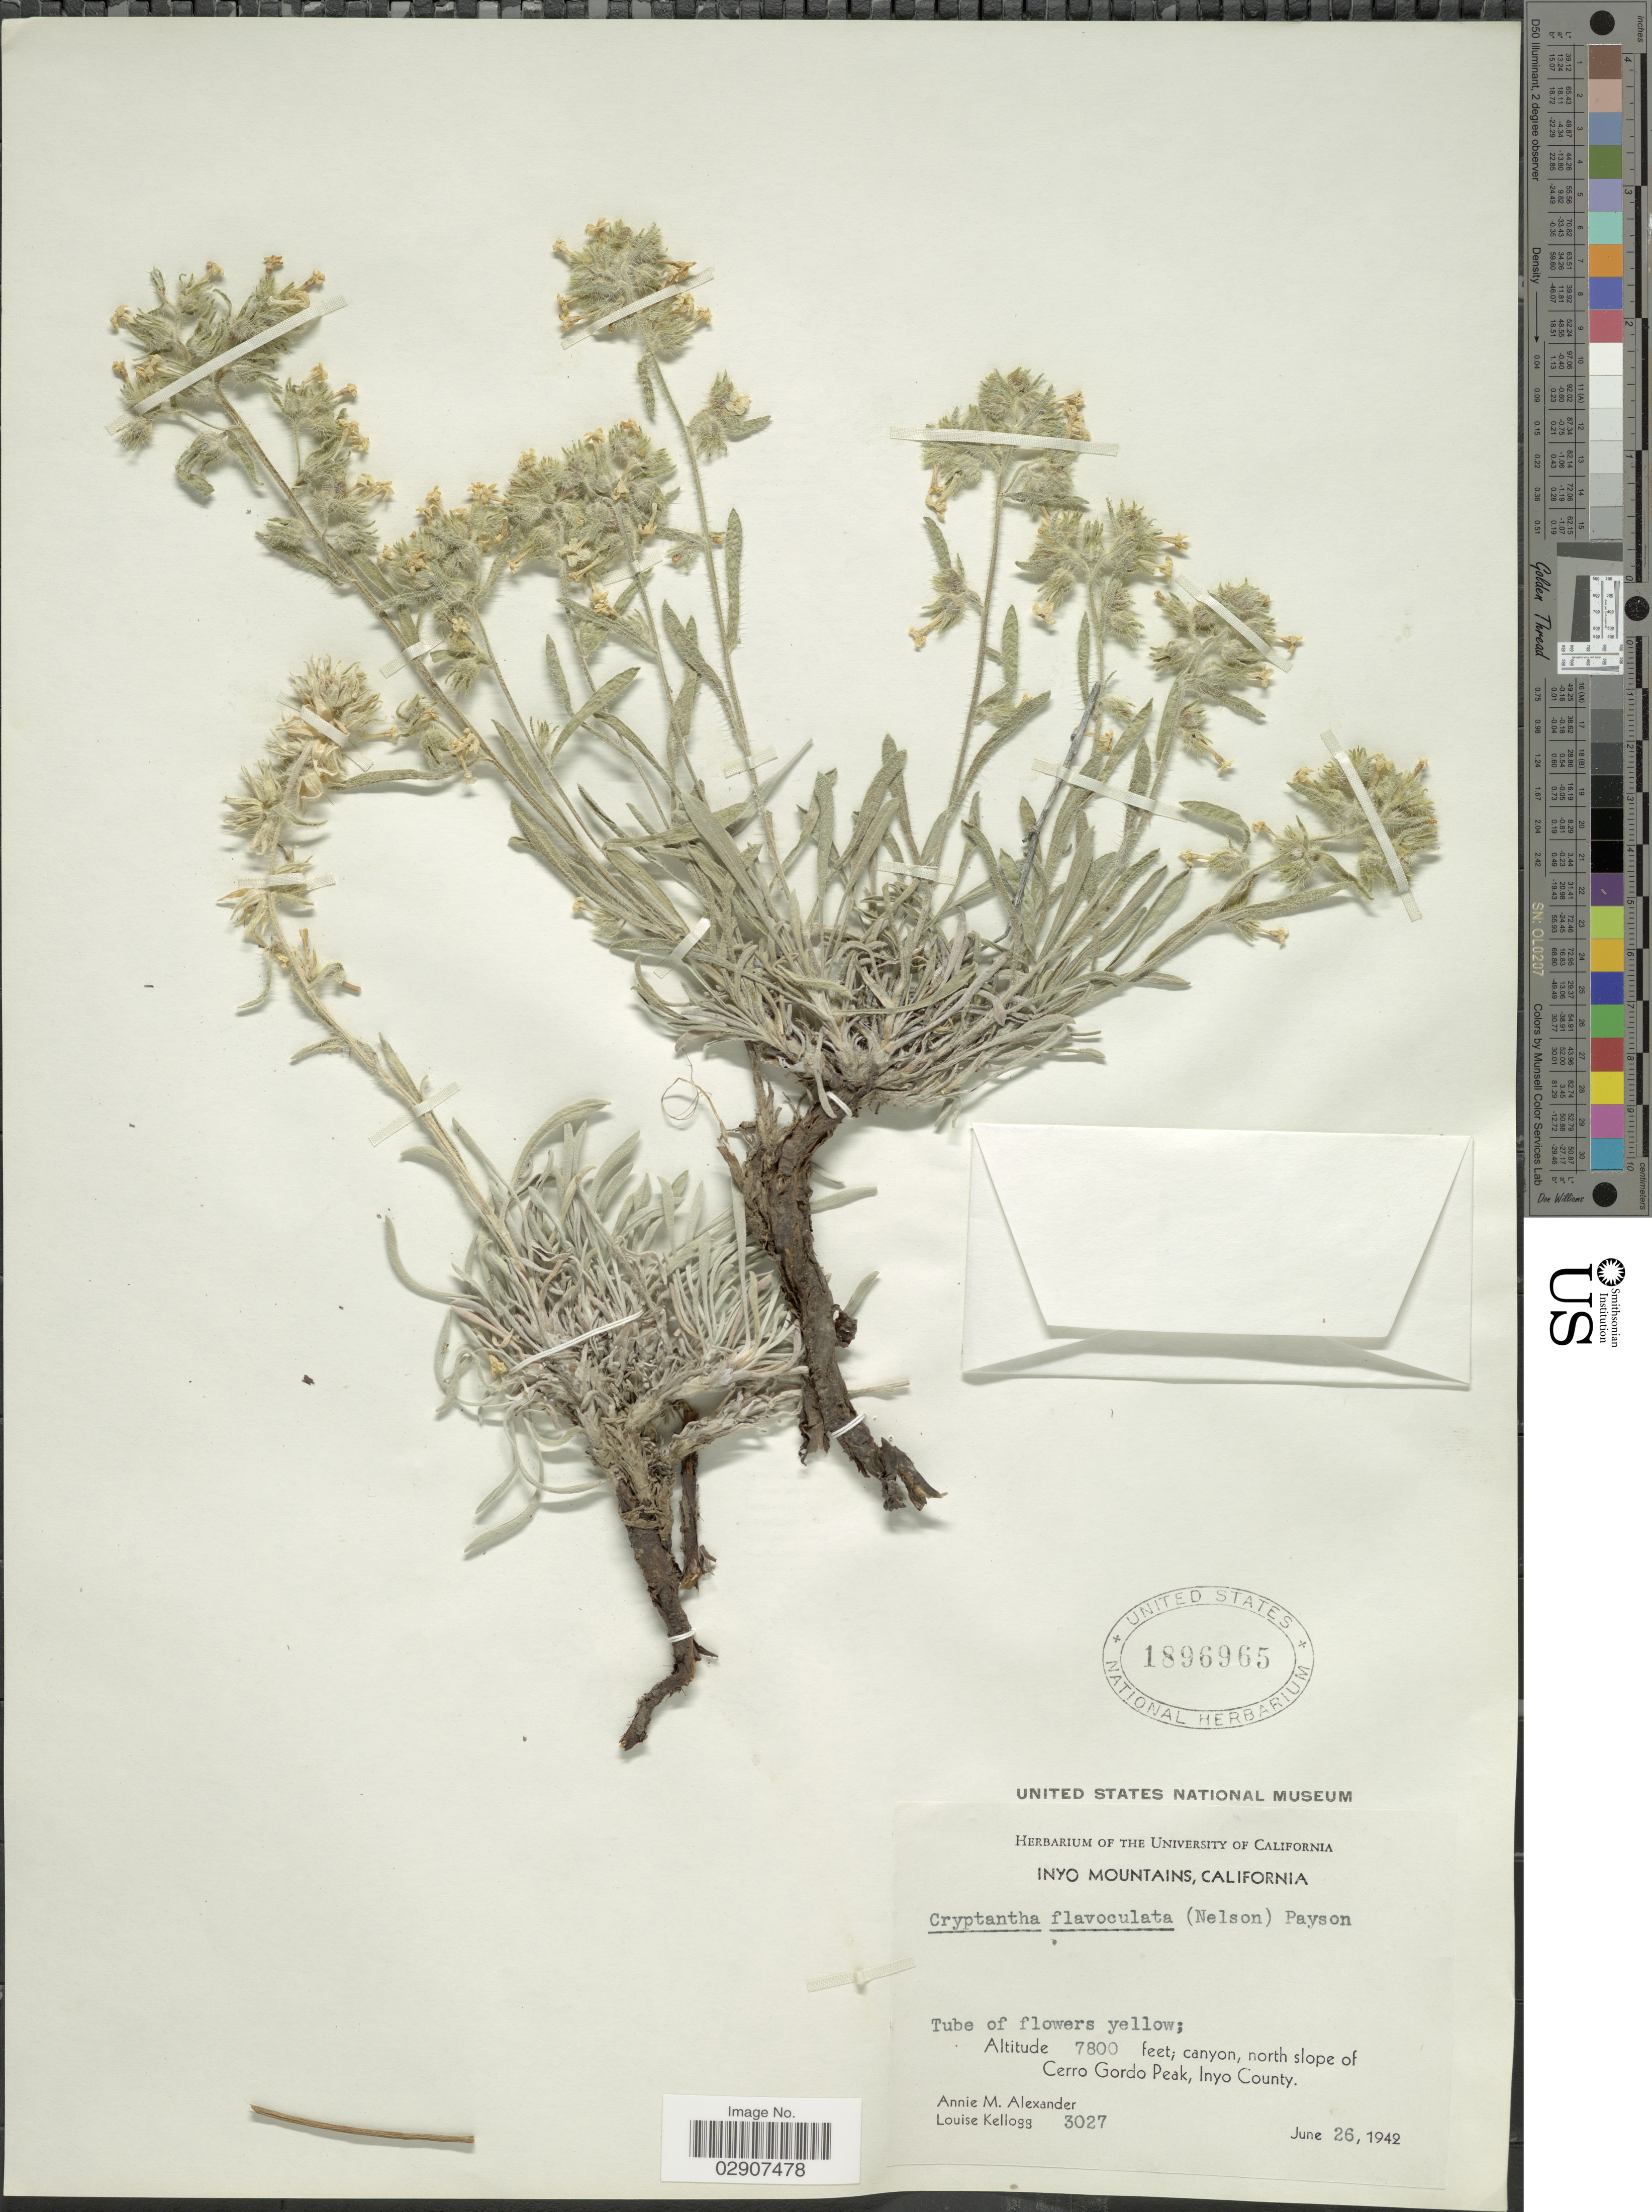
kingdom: Plantae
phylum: Tracheophyta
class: Magnoliopsida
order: Boraginales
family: Boraginaceae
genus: Cryptantha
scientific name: Cryptantha flavoculata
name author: (A. Nelson) Payson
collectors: A. M. Alexander & L. Kellogg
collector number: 3027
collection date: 1942-06-26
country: United States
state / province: California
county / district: Inyo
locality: Inyo Mountains, California, canyon, north slope of Cerro Gordo Peak, Inyo County.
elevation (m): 2377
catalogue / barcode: US 1896965